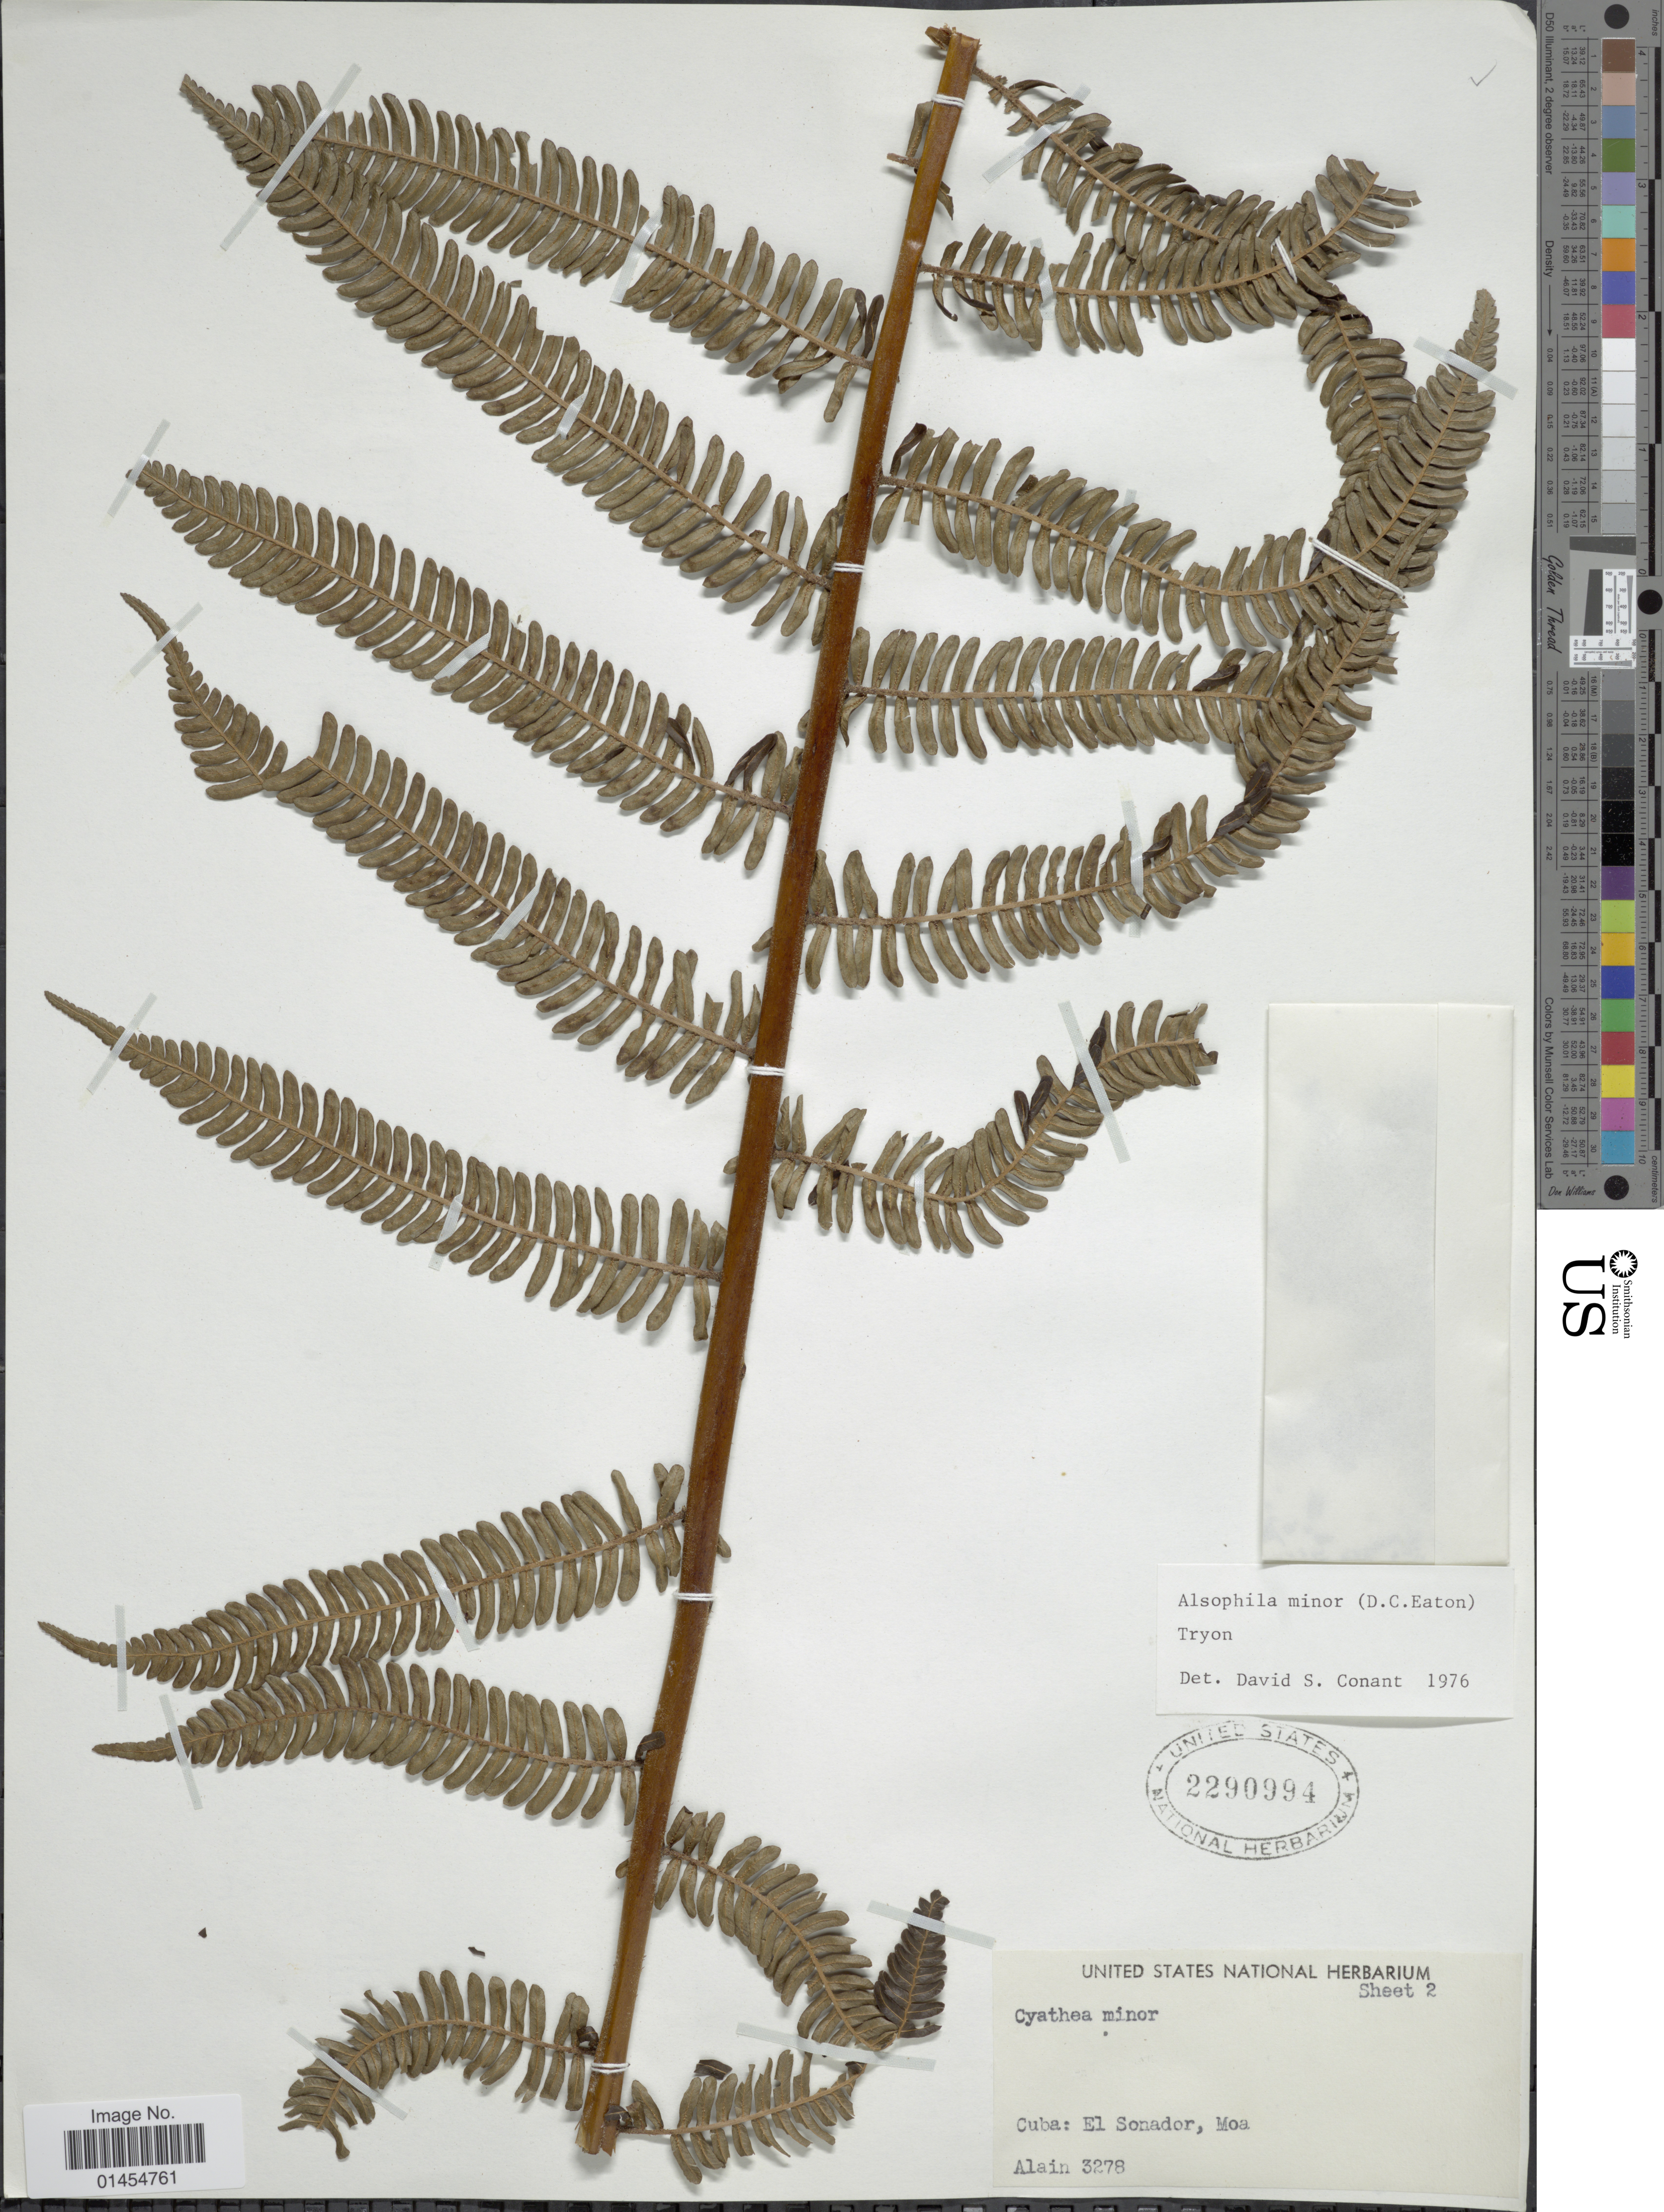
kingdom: Plantae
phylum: Tracheophyta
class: Polypodiopsida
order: Cyatheales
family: Cyatheaceae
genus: Alsophila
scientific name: Alsophila minor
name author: (D.C. Eaton) R.M. Tryon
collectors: Alain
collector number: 3278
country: Cuba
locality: El Sonador, Moa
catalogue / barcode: US 2290994